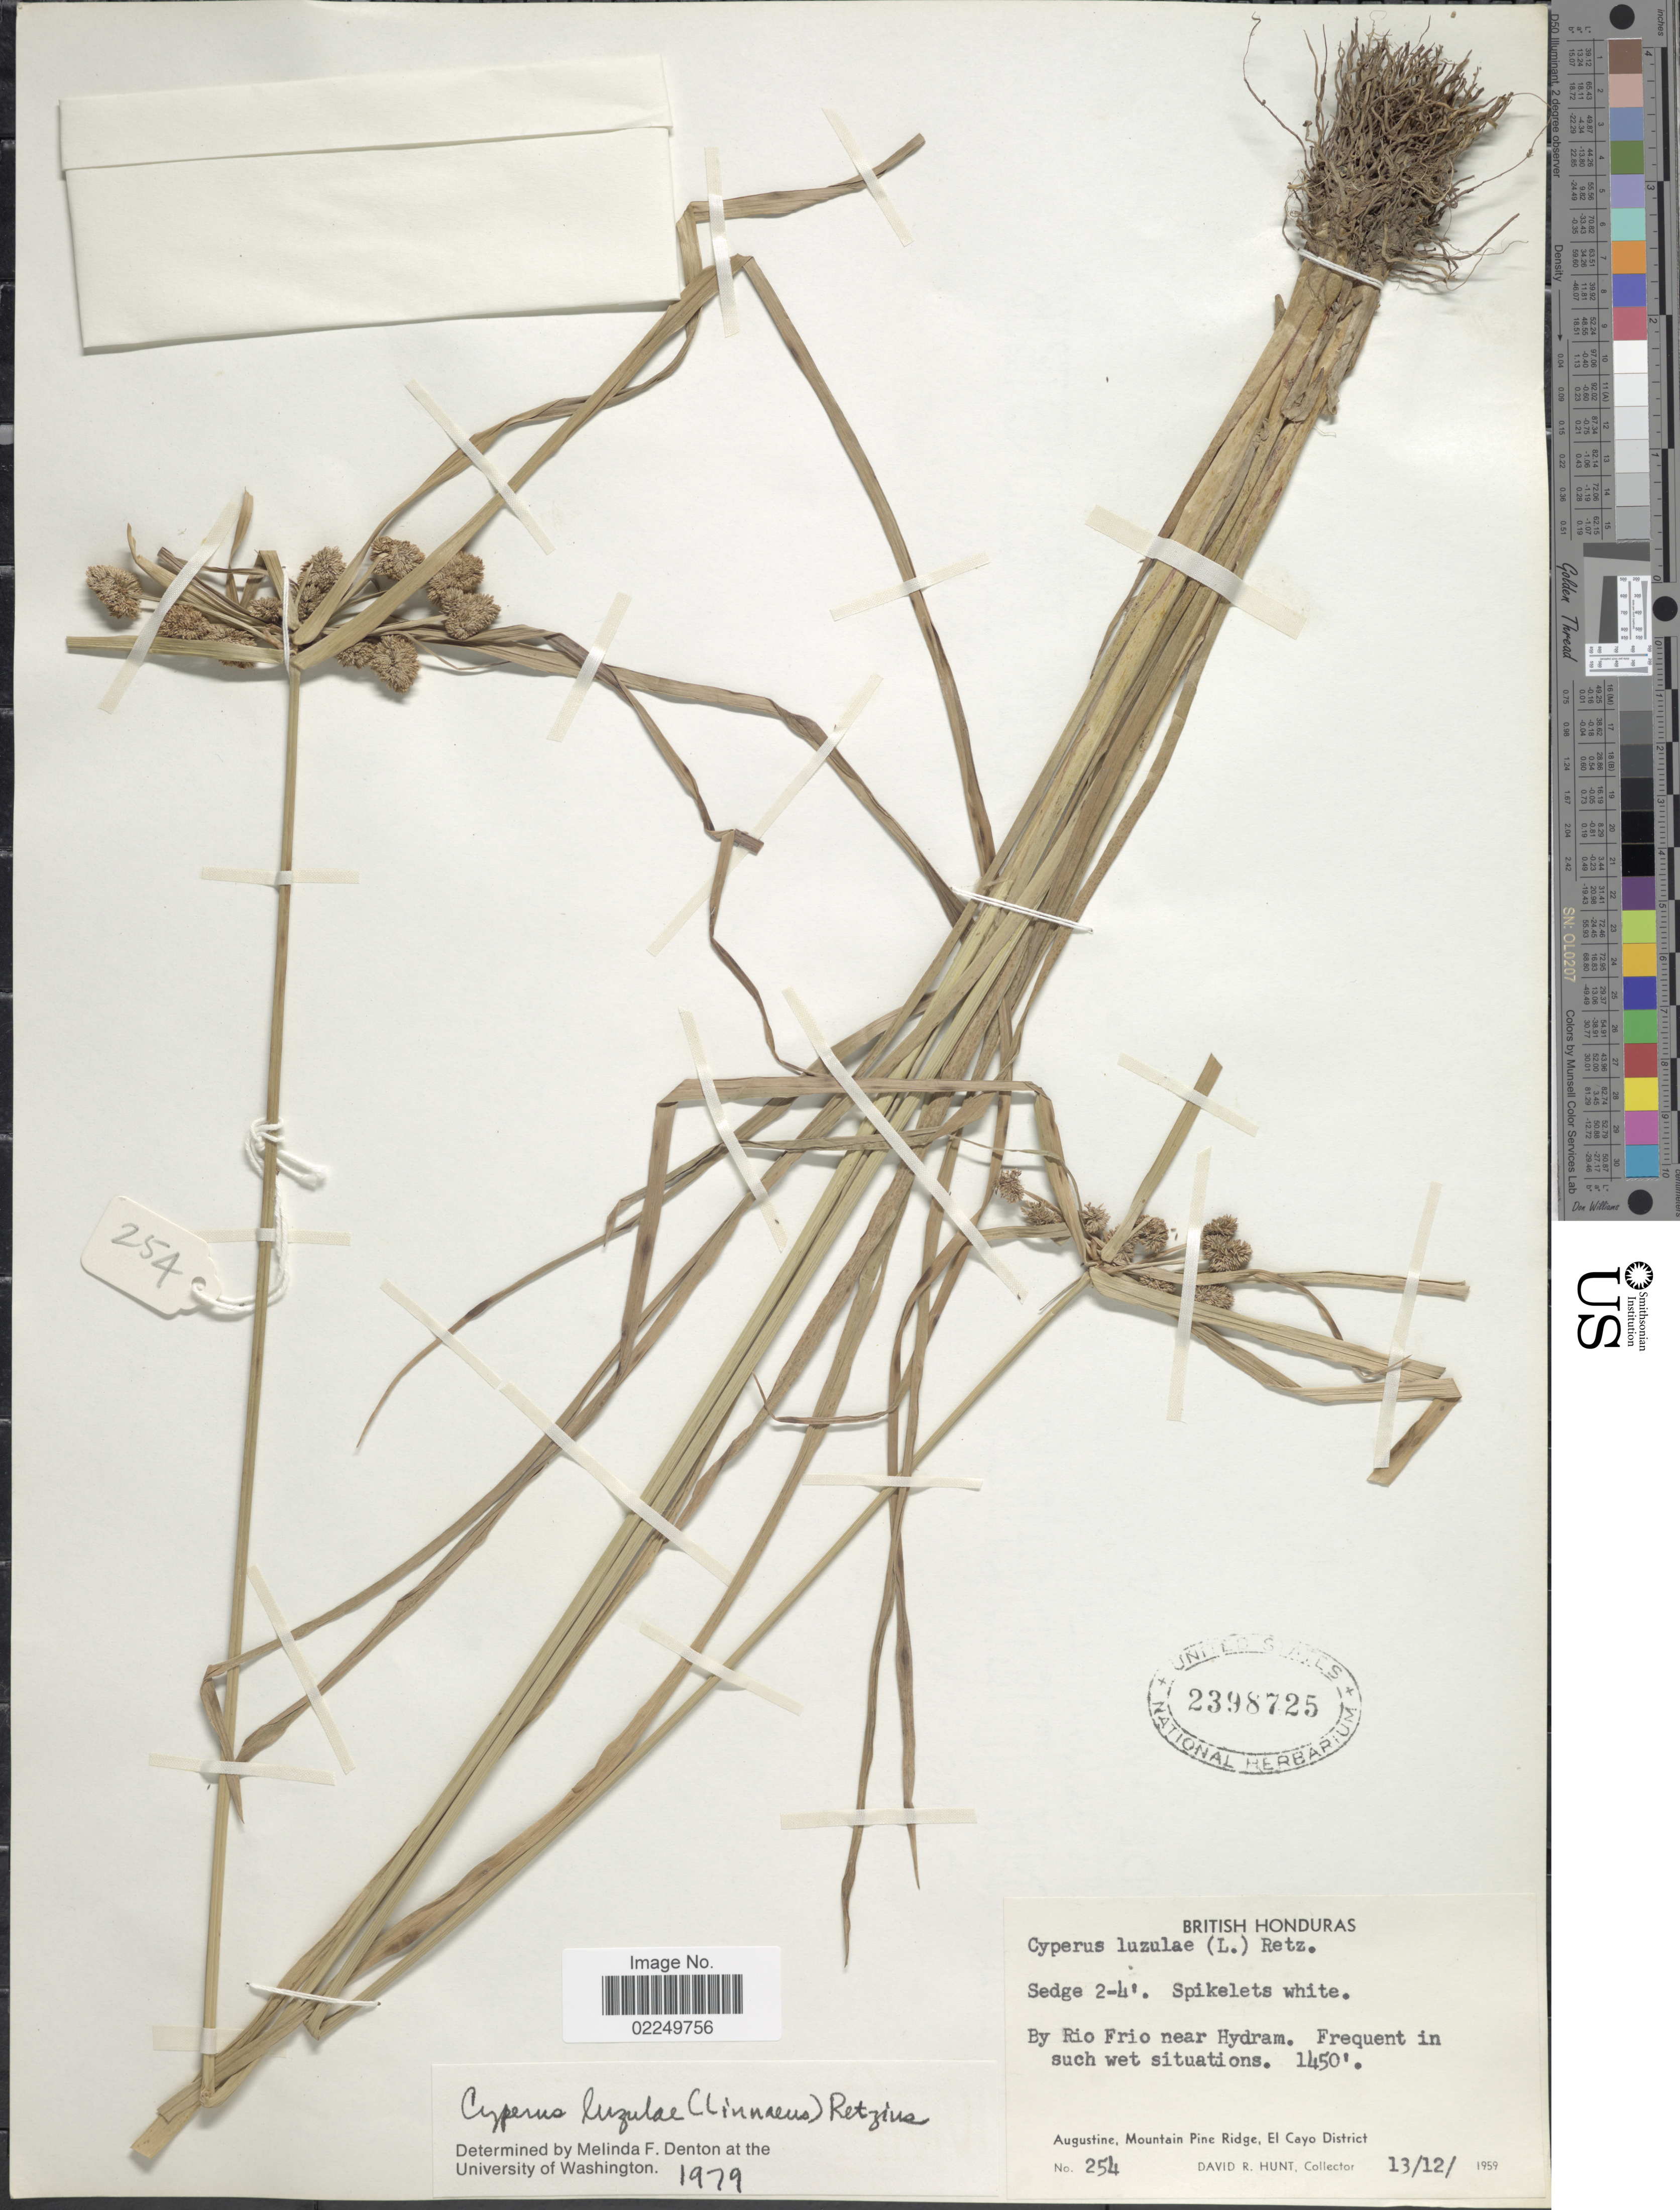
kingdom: Plantae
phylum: Tracheophyta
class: Liliopsida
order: Poales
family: Cyperaceae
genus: Cyperus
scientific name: Cyperus luzulae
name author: (L.) Rottb. ex Retz.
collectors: D. R. Hunt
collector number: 254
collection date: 1959-12-13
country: Belize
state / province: Cayo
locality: British Honduras, Augustine, Mountain Pine Ridge, El Cayo District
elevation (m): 442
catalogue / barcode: US 2398725